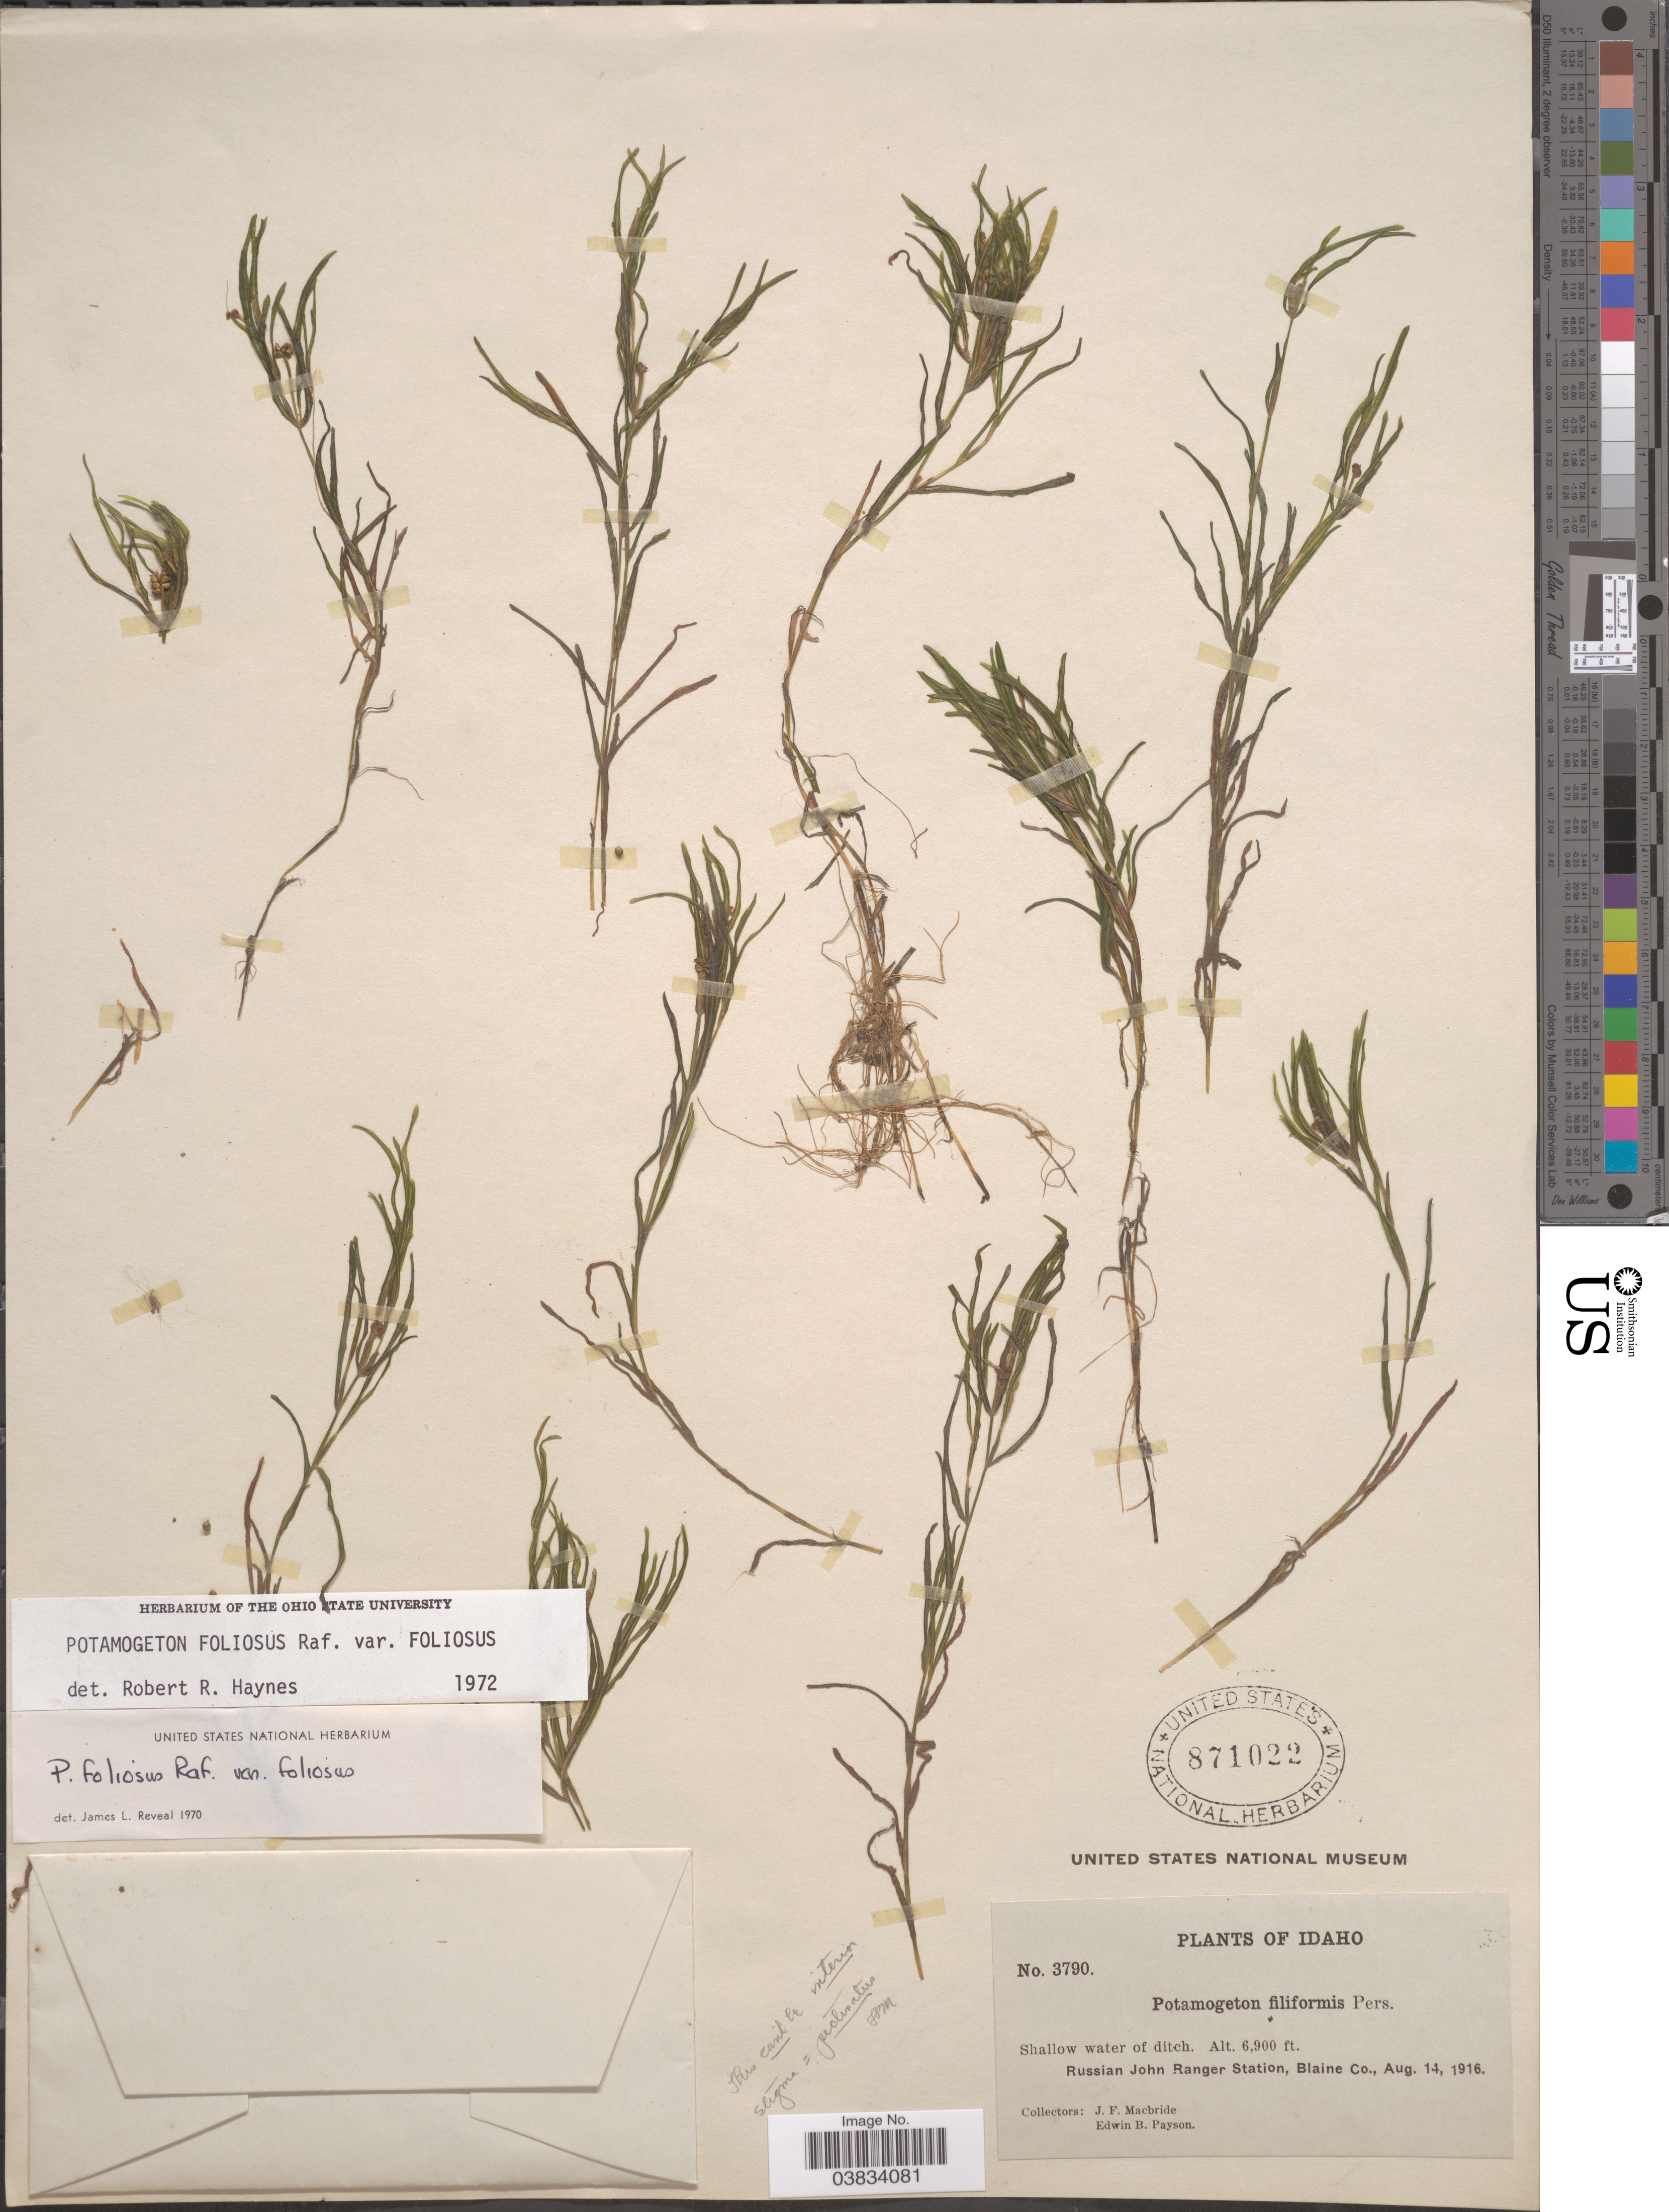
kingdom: Plantae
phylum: Tracheophyta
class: Liliopsida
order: Alismatales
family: Potamogetonaceae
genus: Potamogeton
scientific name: Potamogeton foliosus var. foliosus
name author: Raf.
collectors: J. F. Macbride & E. B. Payson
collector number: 3790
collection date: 1916-08-14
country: United States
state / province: Idaho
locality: Shallow water of ditch. Russian John Ranger Station, Blaine Co.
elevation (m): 2103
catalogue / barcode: US 871022